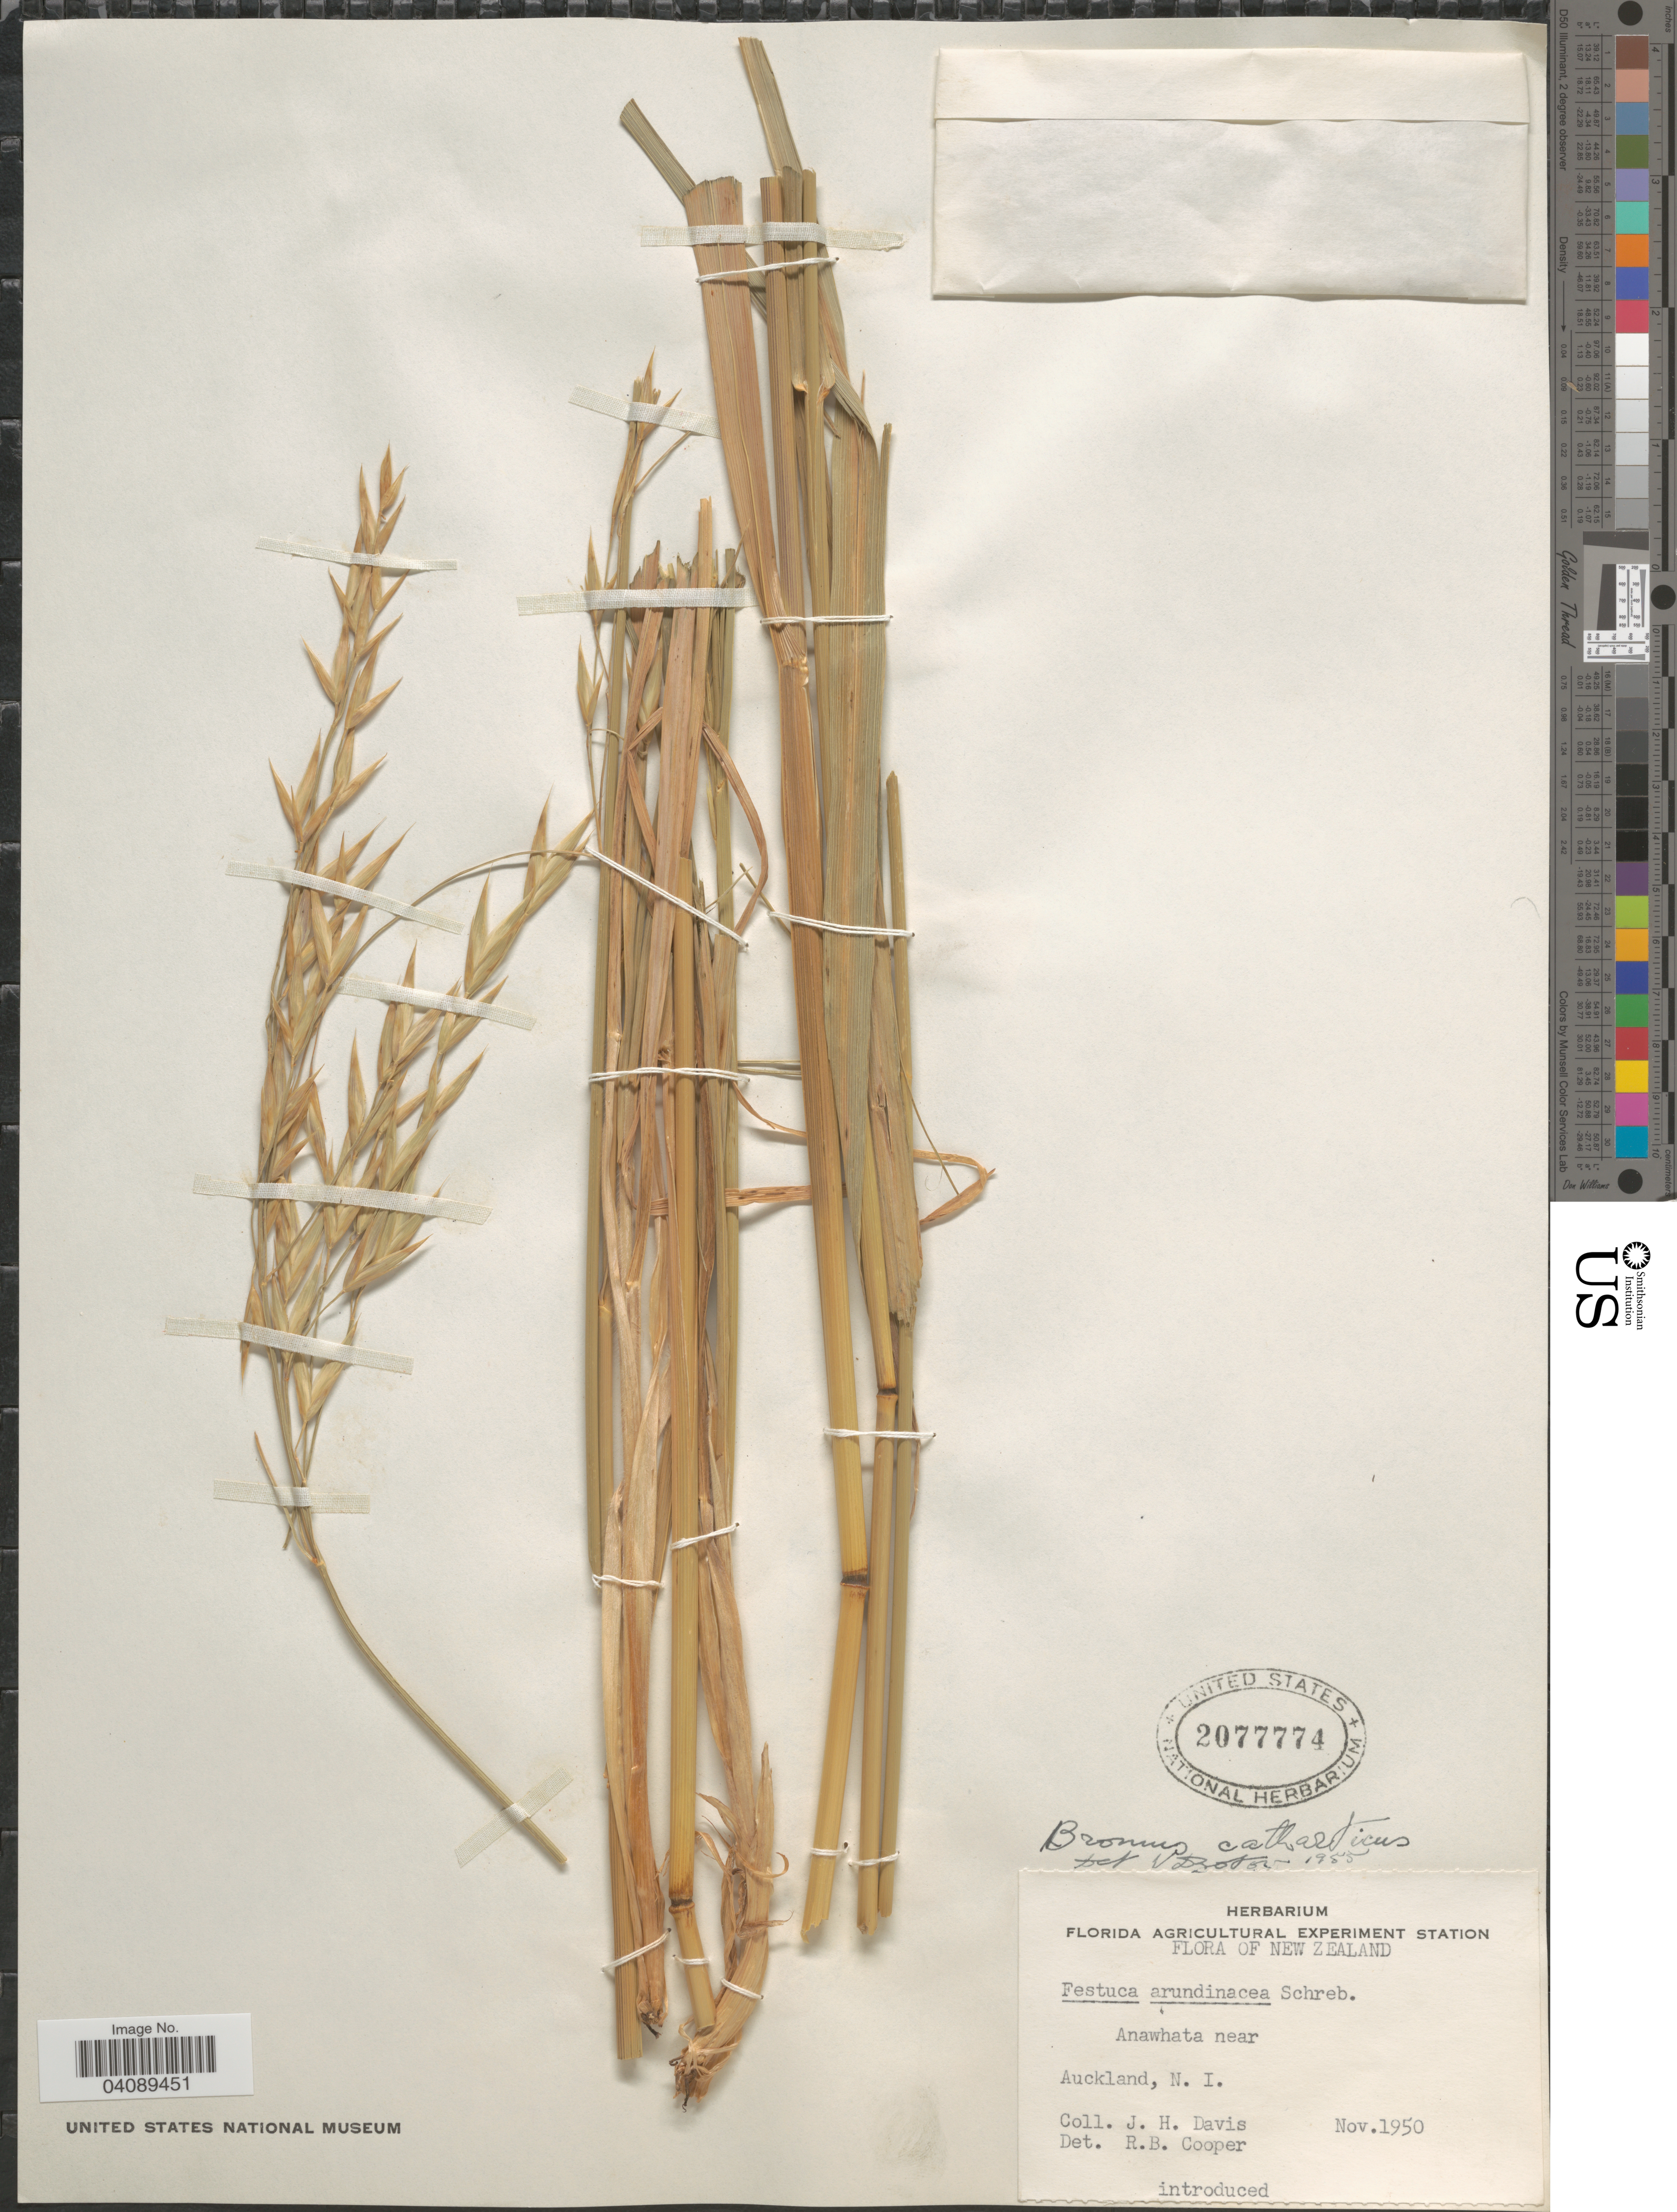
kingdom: Plantae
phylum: Tracheophyta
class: Liliopsida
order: Poales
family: Poaceae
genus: Bromus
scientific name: Bromus catharticus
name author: Vahl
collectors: J. Davis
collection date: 1950-11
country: New Zealand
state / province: Auckland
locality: Anawhata near Auckland, N. I.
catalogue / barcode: US 2077774